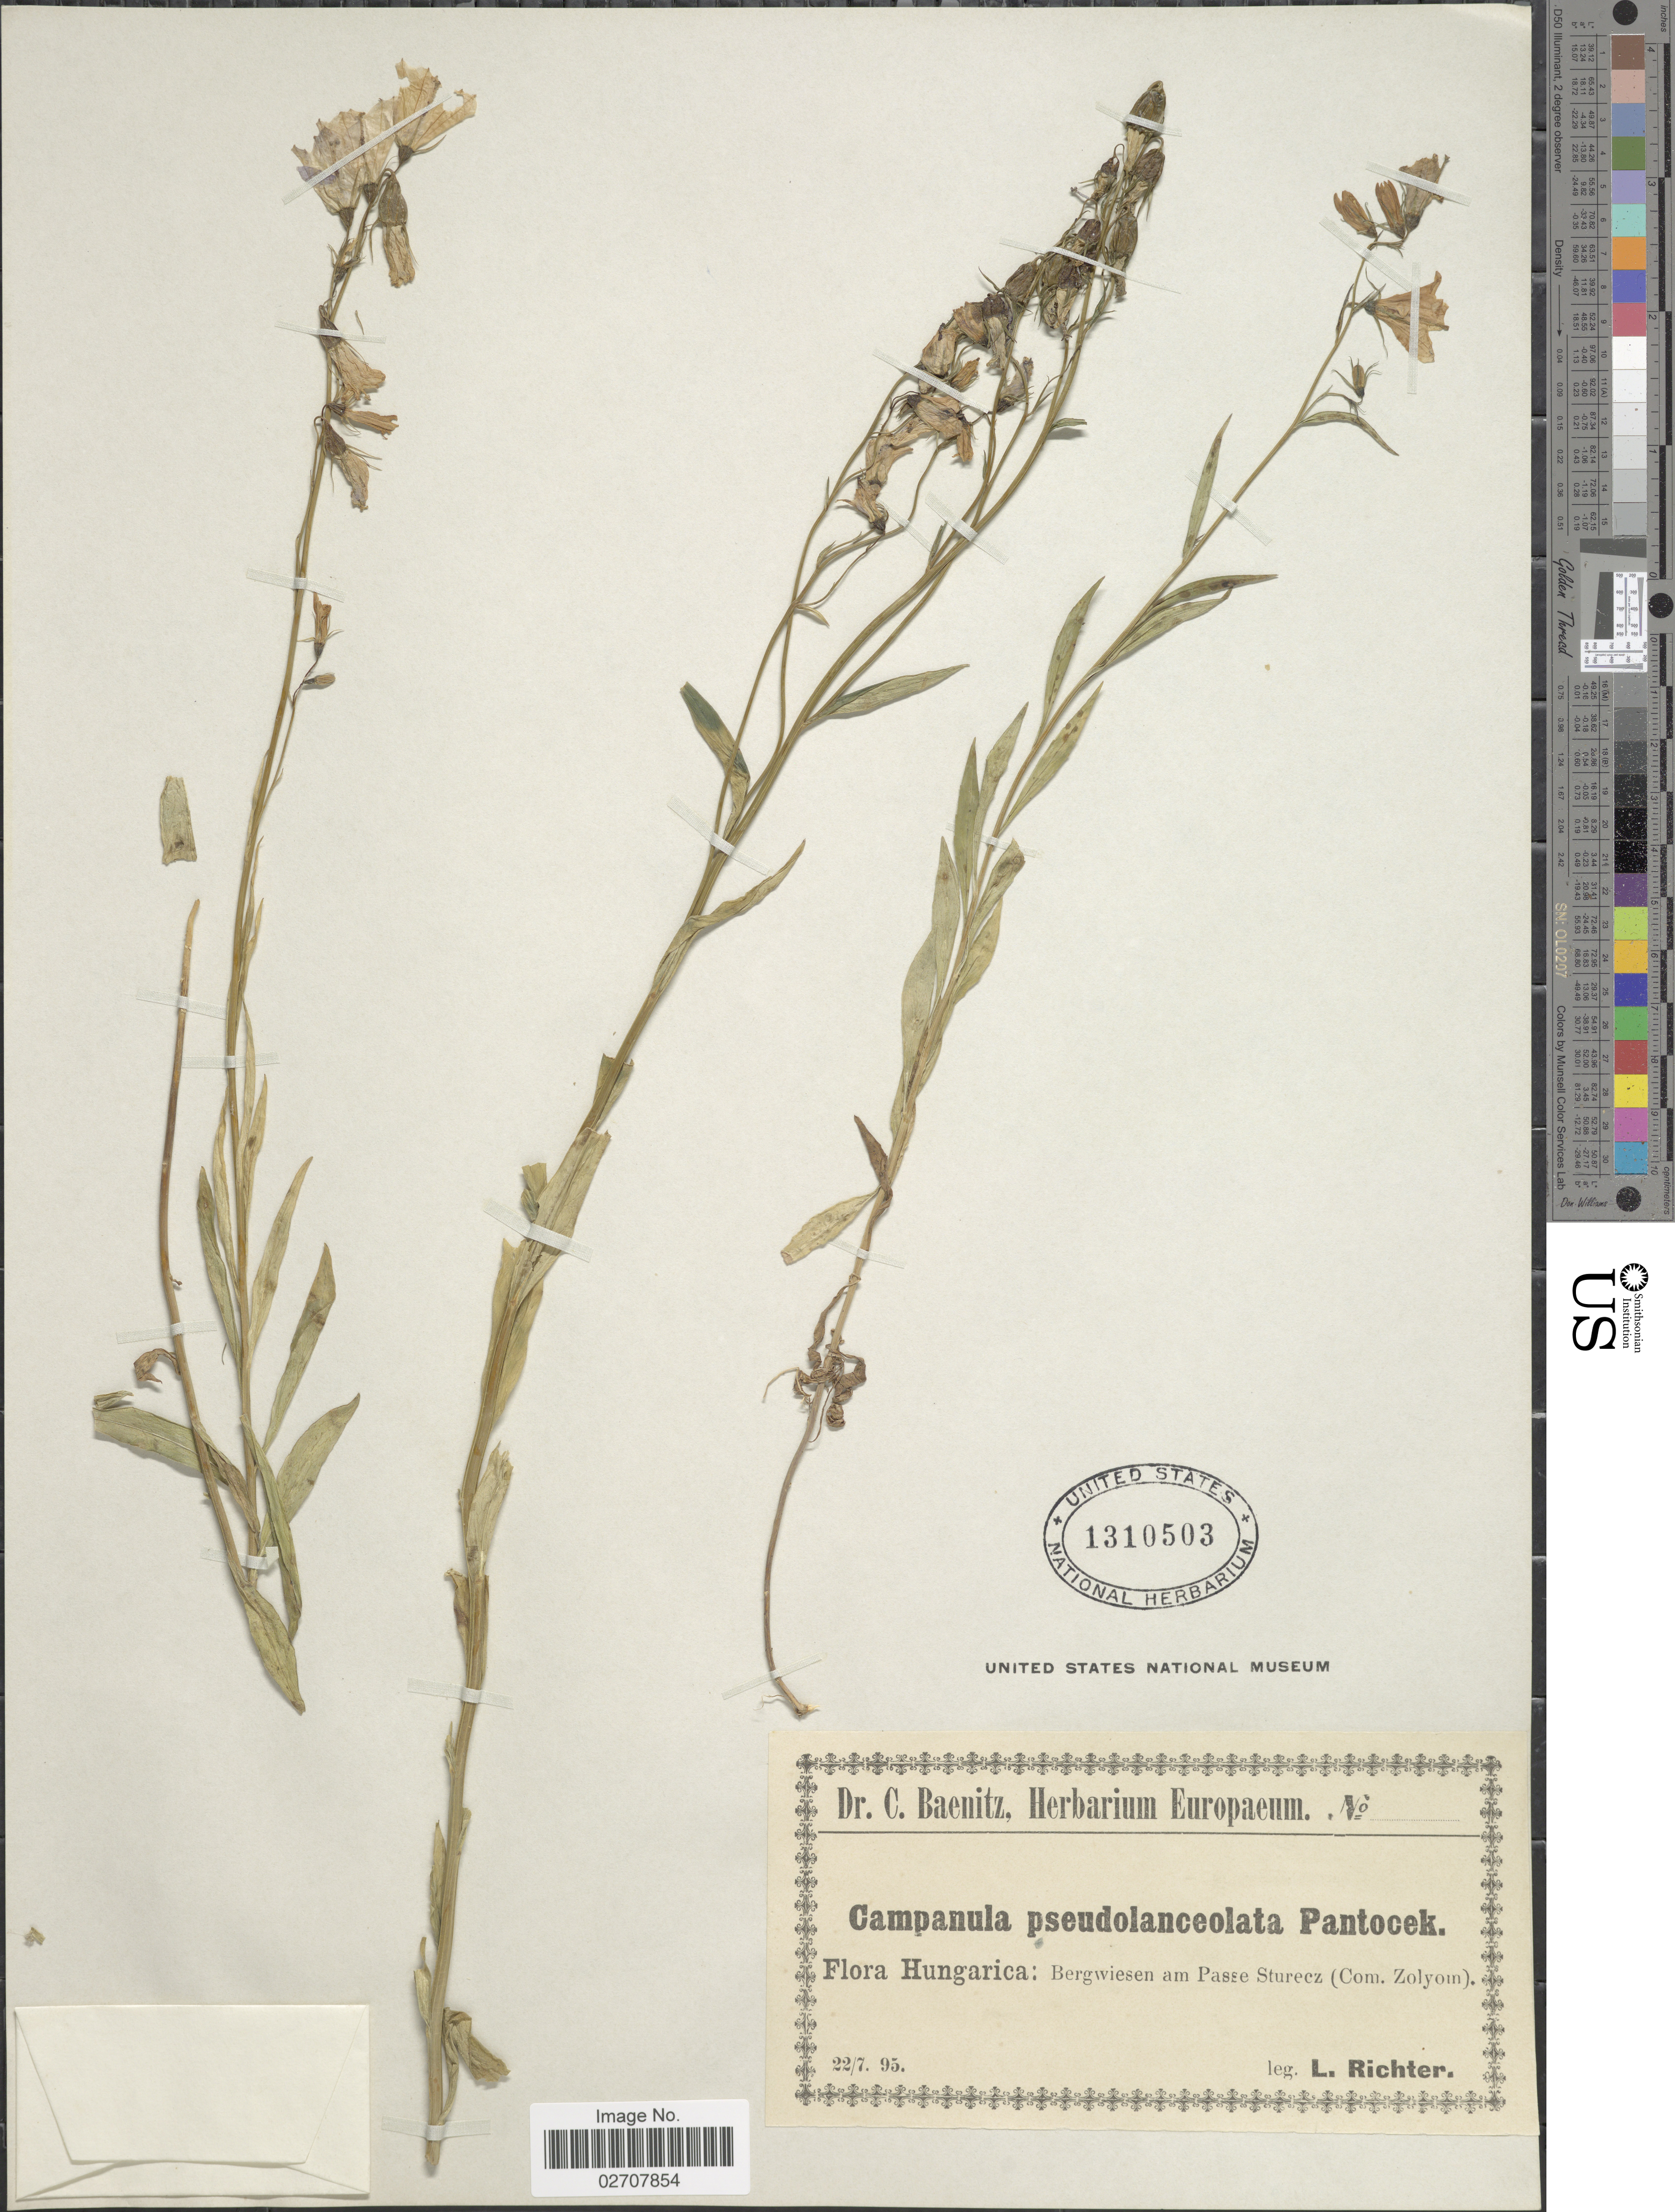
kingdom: Plantae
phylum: Tracheophyta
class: Magnoliopsida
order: Asterales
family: Campanulaceae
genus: Campanula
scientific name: Campanula pseudolanceolata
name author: Pant.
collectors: L. Richter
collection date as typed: Transcribed d/m/y: 22/7/95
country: Hungary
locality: Bergwiesen am Passe Sturecz (Com. Zolyom)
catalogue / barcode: US 1310503